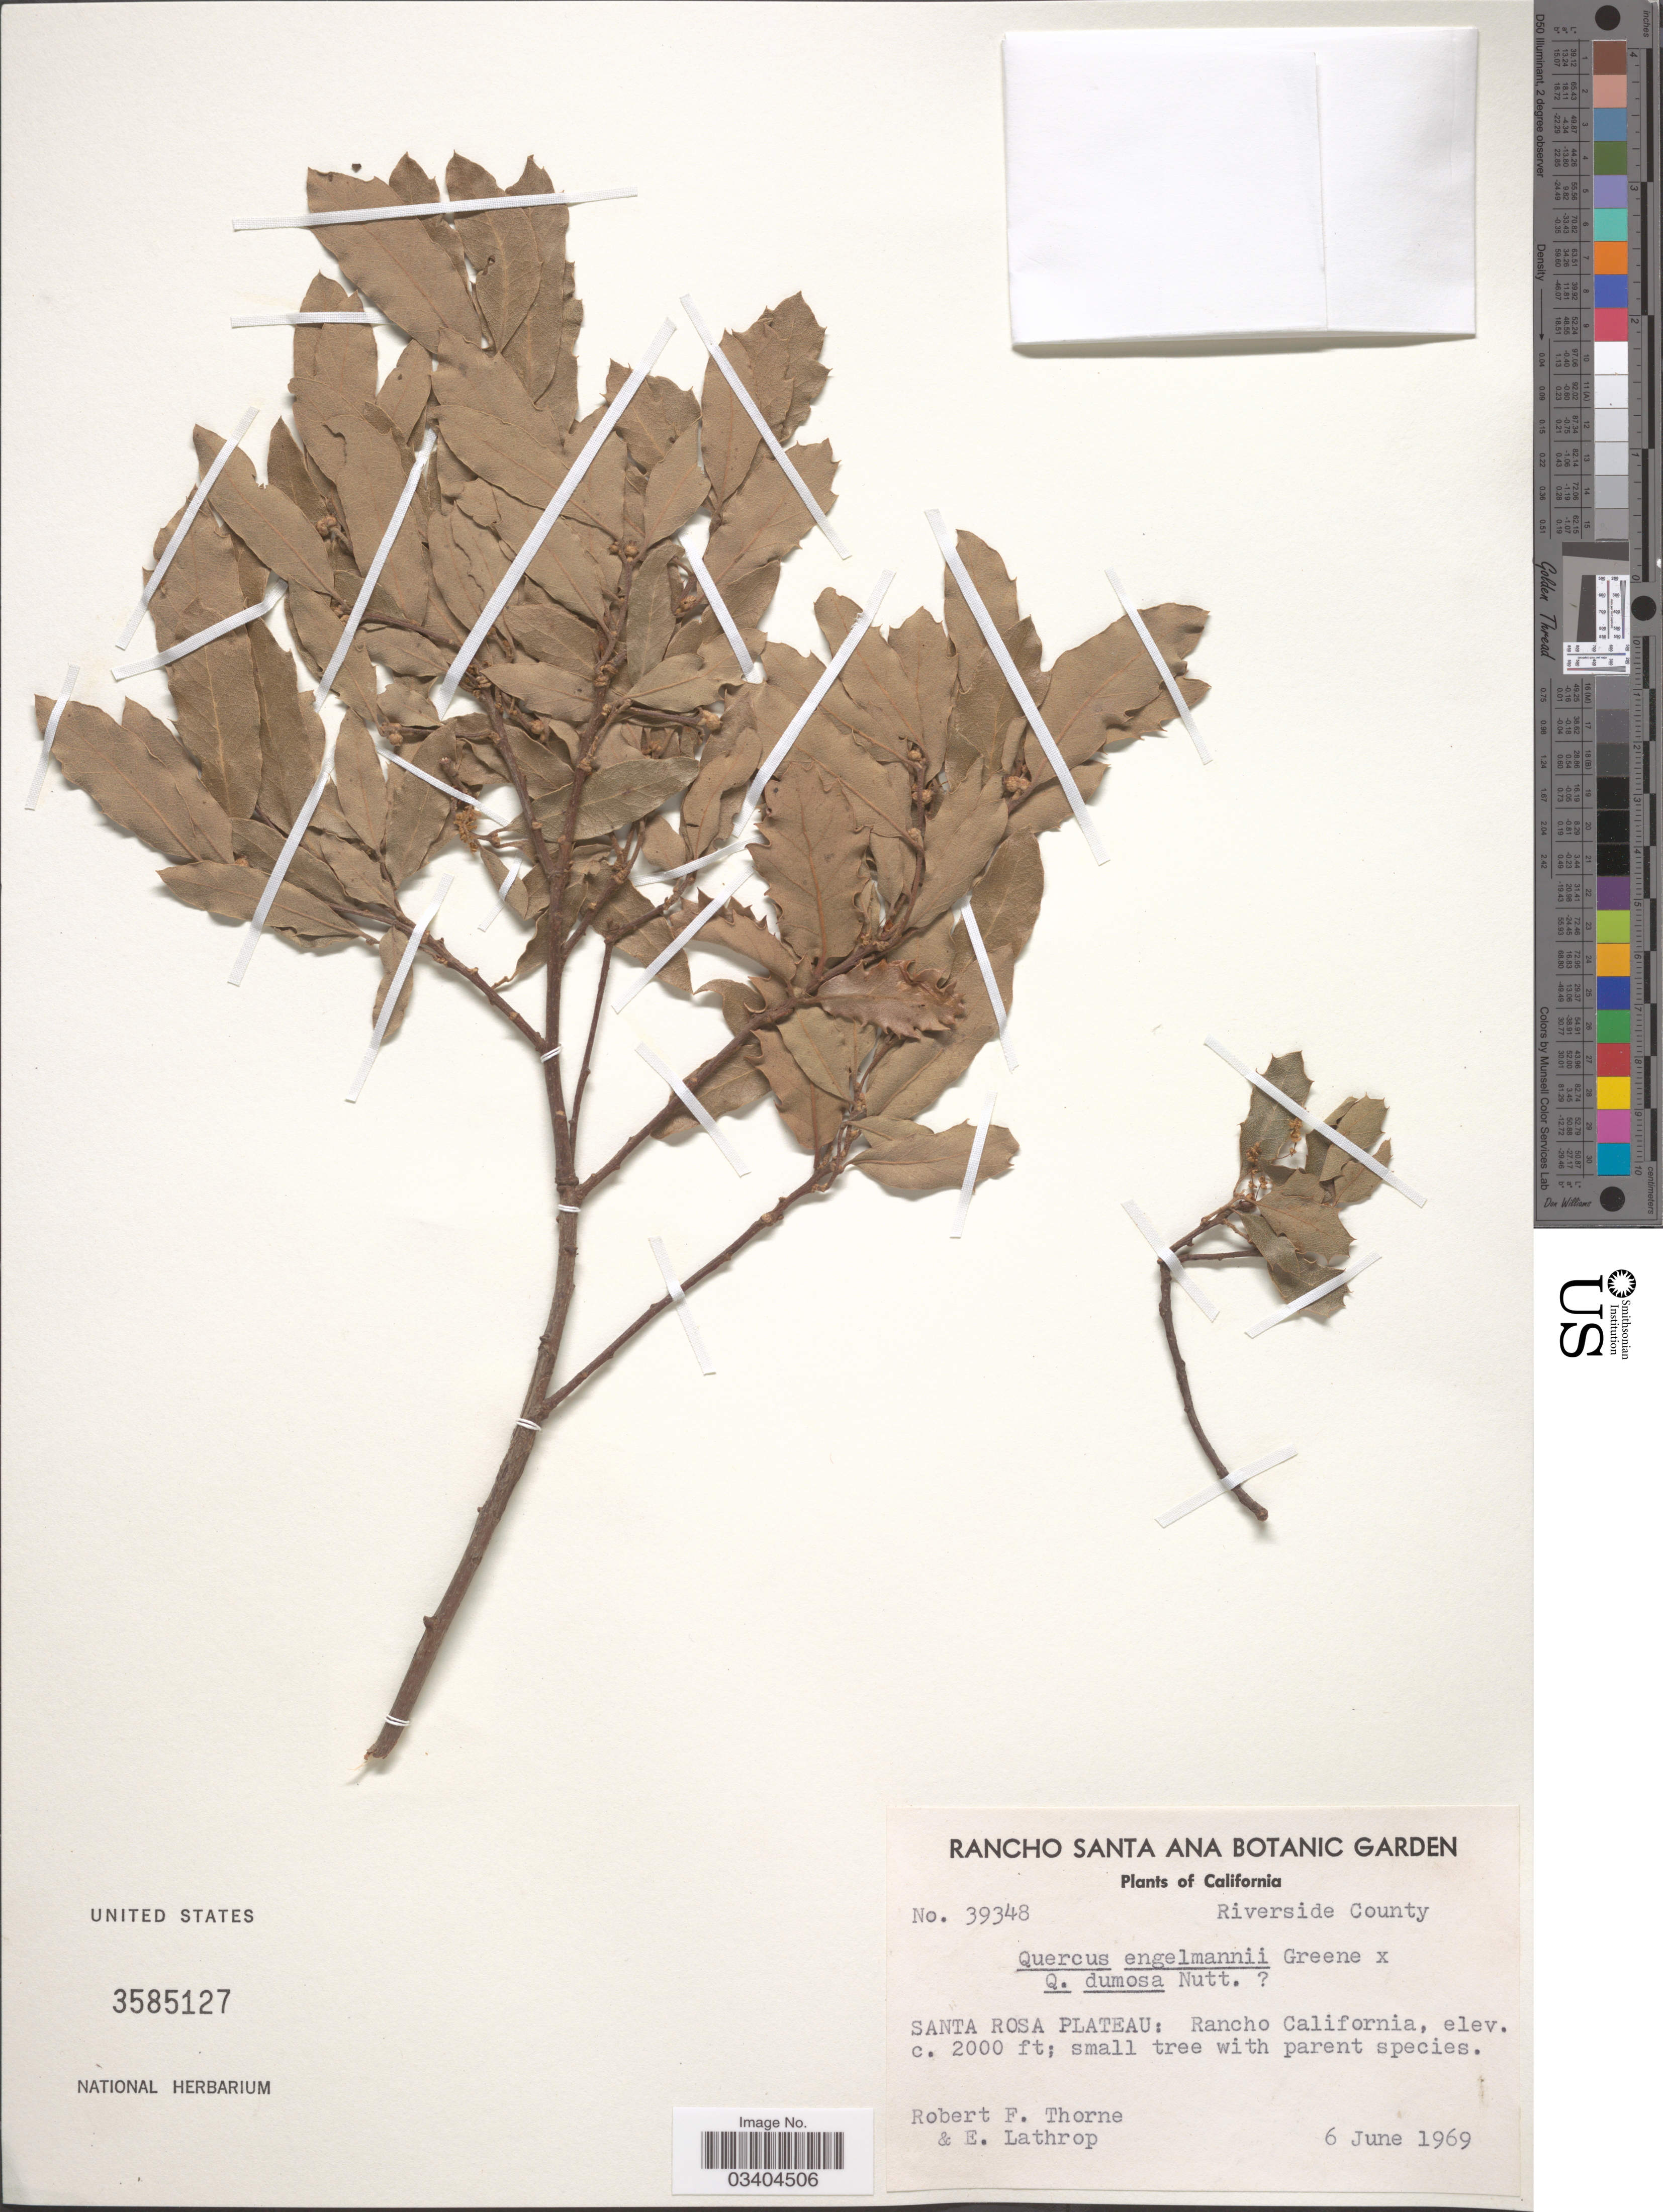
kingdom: Plantae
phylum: Tracheophyta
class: Magnoliopsida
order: Fagales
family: Fagaceae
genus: Quercus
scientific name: Quercus engelmannii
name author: Greene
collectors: R. F. Thorne & E. W. Lathrop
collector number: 39348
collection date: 1969-06-06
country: United States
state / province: California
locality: Rancho Santo Ana Botanic Garden. Santa Rosa Plateau: Rancho California.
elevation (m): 610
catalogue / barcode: US 3585127